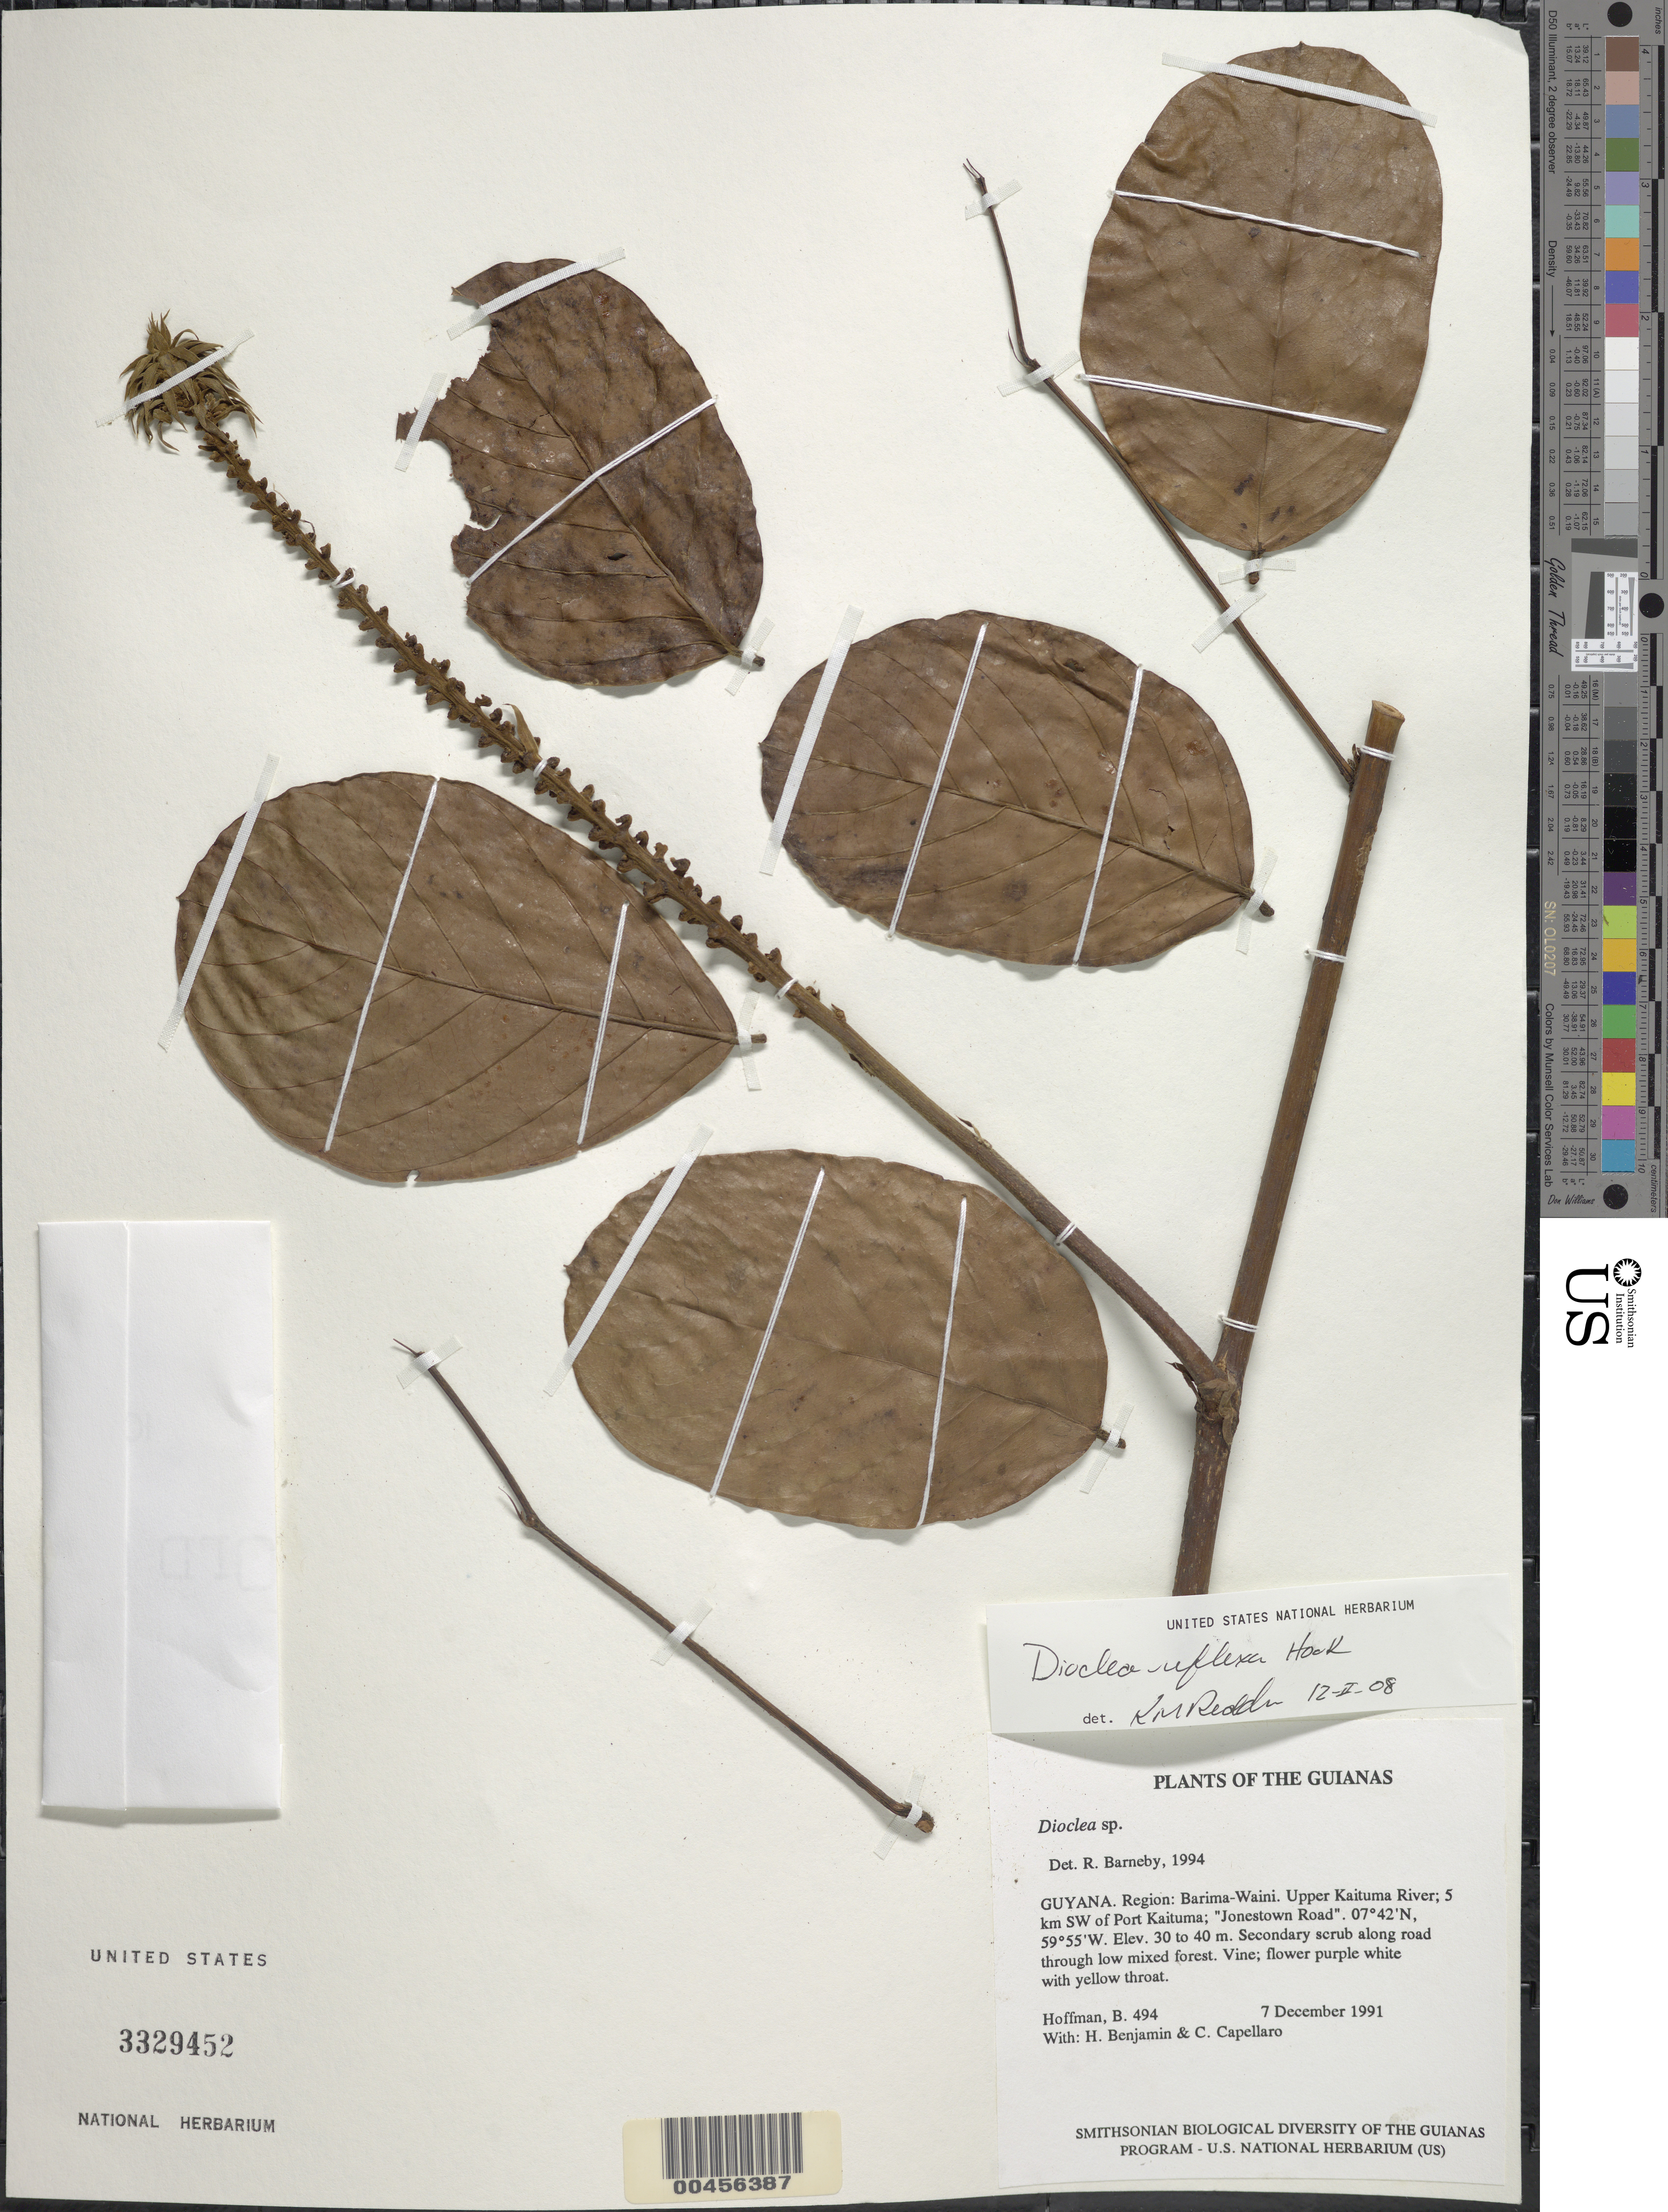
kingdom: Plantae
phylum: Tracheophyta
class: Magnoliopsida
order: Fabales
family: Fabaceae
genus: Macropsychanthus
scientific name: Macropsychanthus comosus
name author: (G. Mey.) L.P. Queiroz & Snak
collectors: B. Hoffman, H. Benjamin & C. Capellaro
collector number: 494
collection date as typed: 7 December 1991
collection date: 1991-12-07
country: Guyana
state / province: Barima-Waini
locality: Upper Kaituma River; 5 km SW of Port Kaituma; "Jonestown Road"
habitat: Secondary scrub along road through low mixed forest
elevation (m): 30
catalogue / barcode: US 3329452